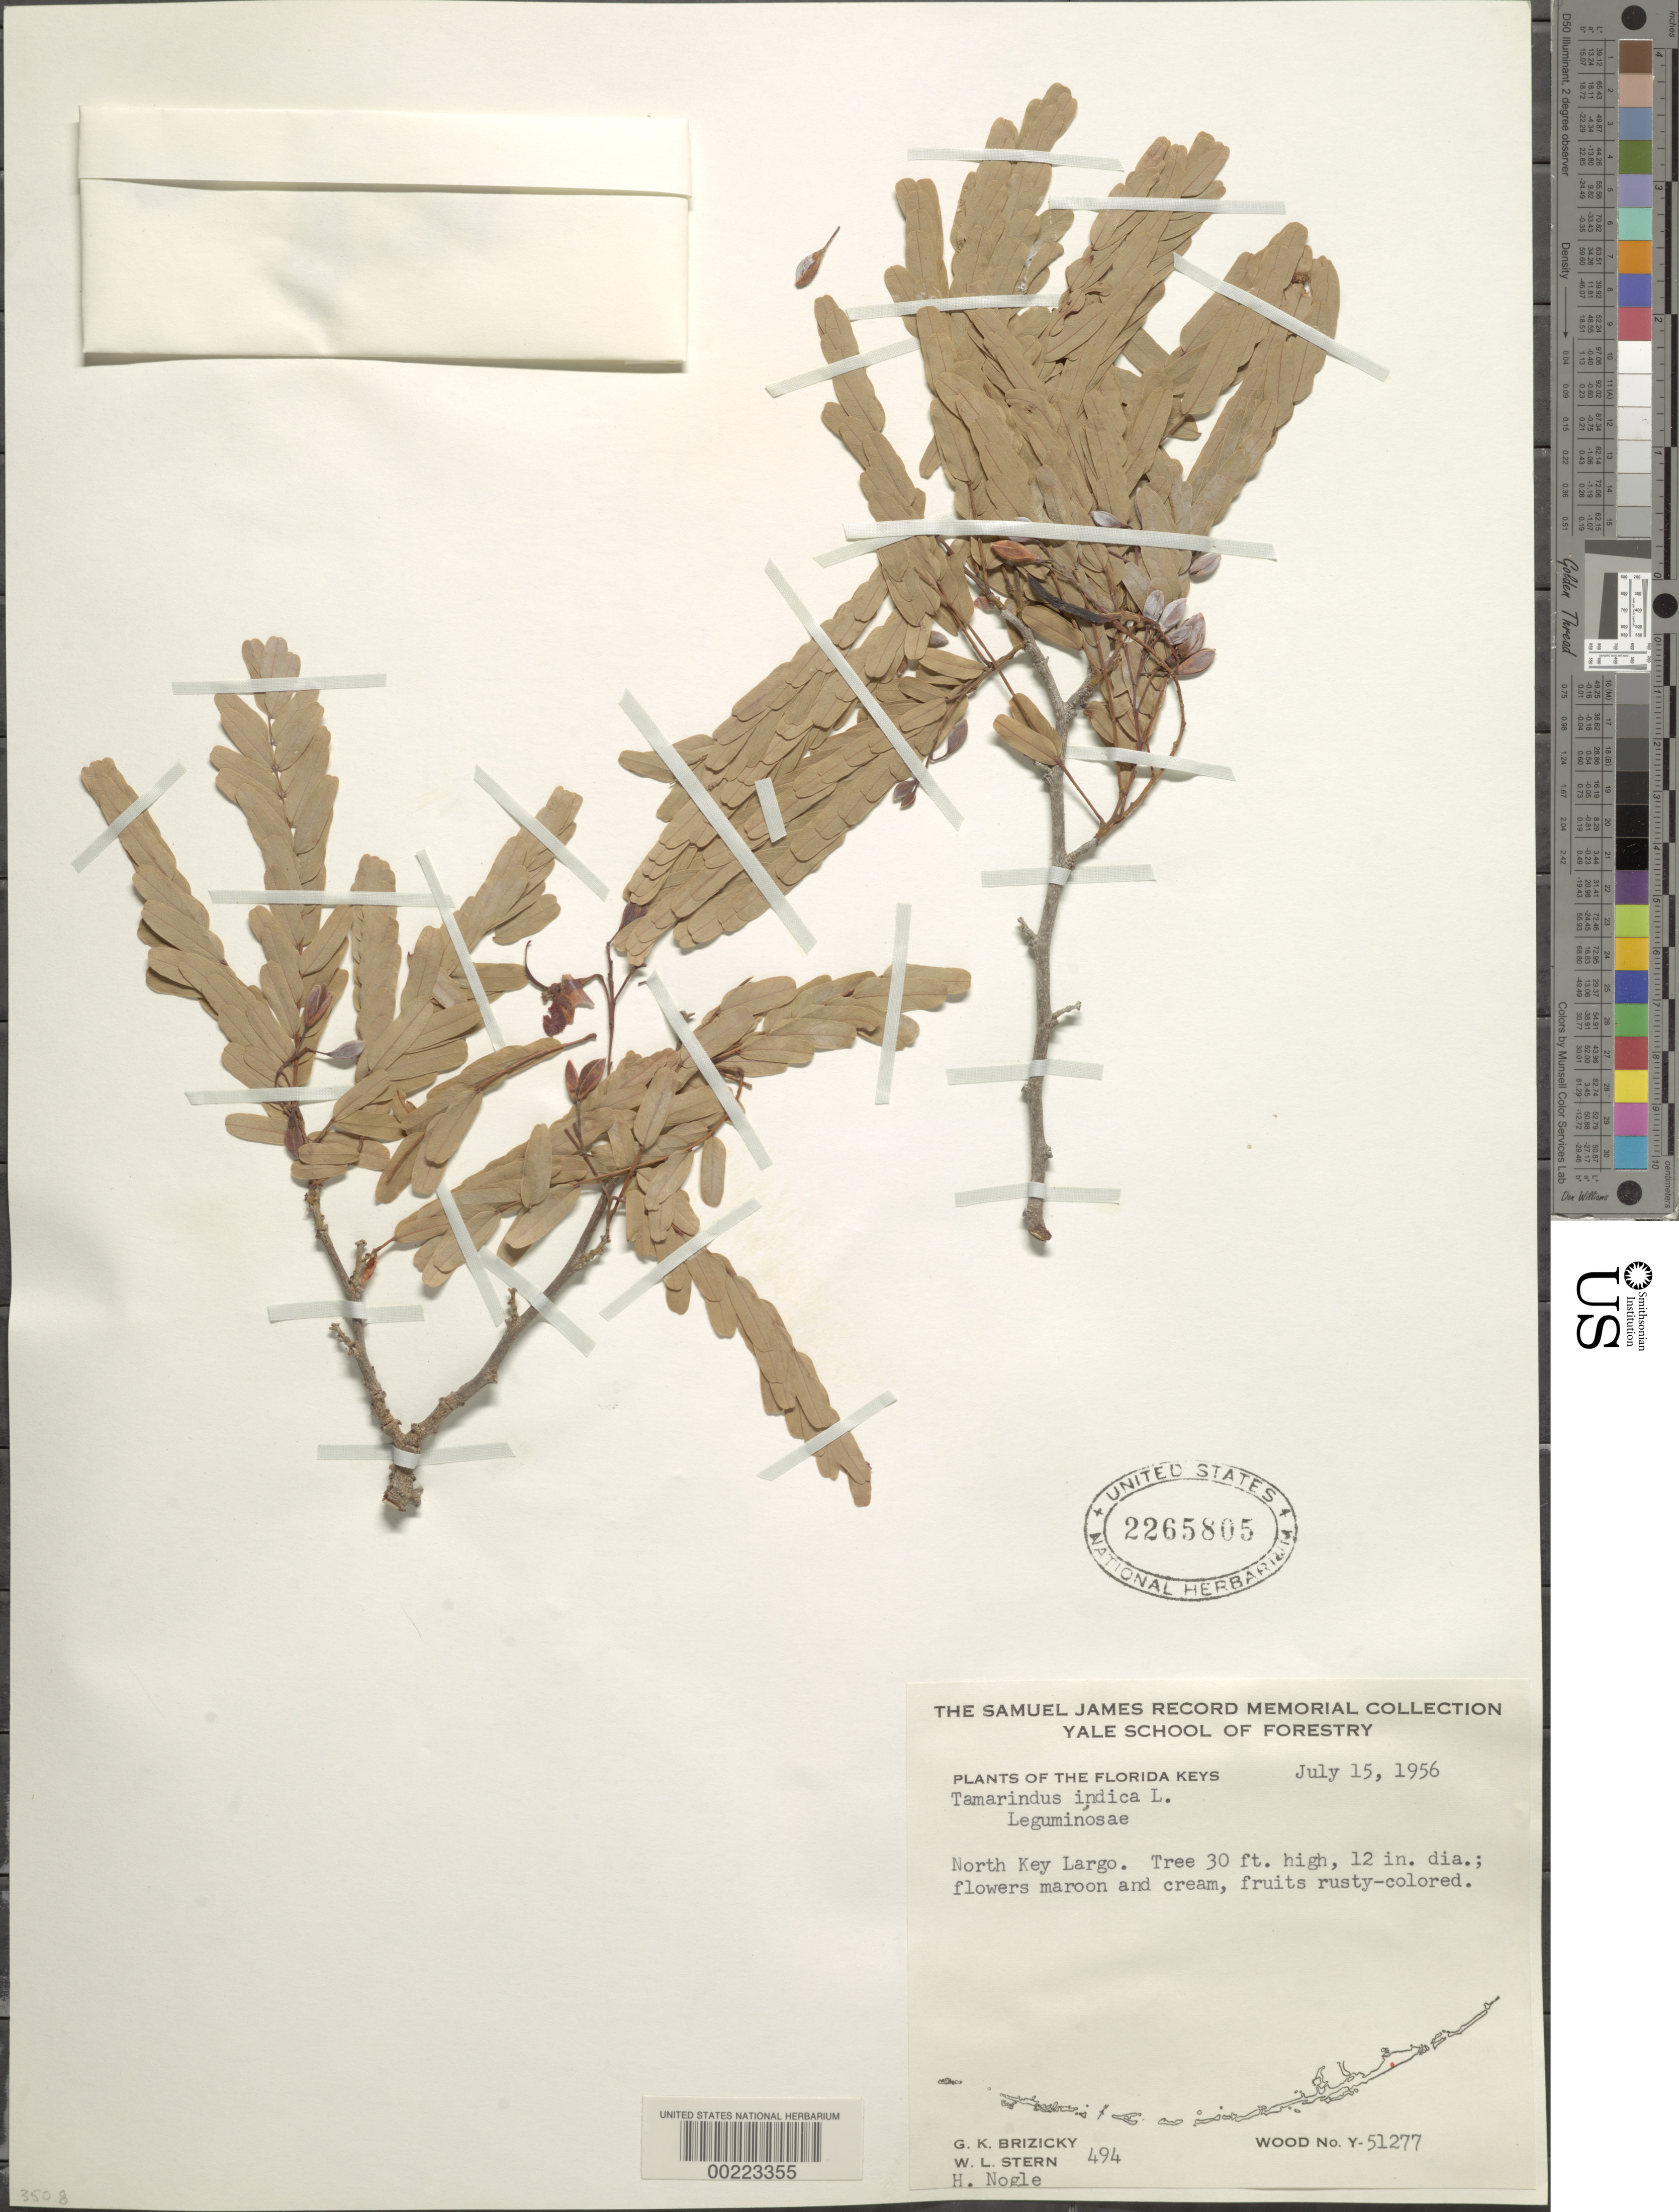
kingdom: Plantae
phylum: Tracheophyta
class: Magnoliopsida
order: Fabales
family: Fabaceae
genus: Tamarindus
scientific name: Tamarindus indica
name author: L.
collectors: G. K. Brizicky, W. L. Stern & H. Nogle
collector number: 494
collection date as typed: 15 Jul 1956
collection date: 1956-07-15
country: United States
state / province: Florida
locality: North key largo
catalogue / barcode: US 2265805